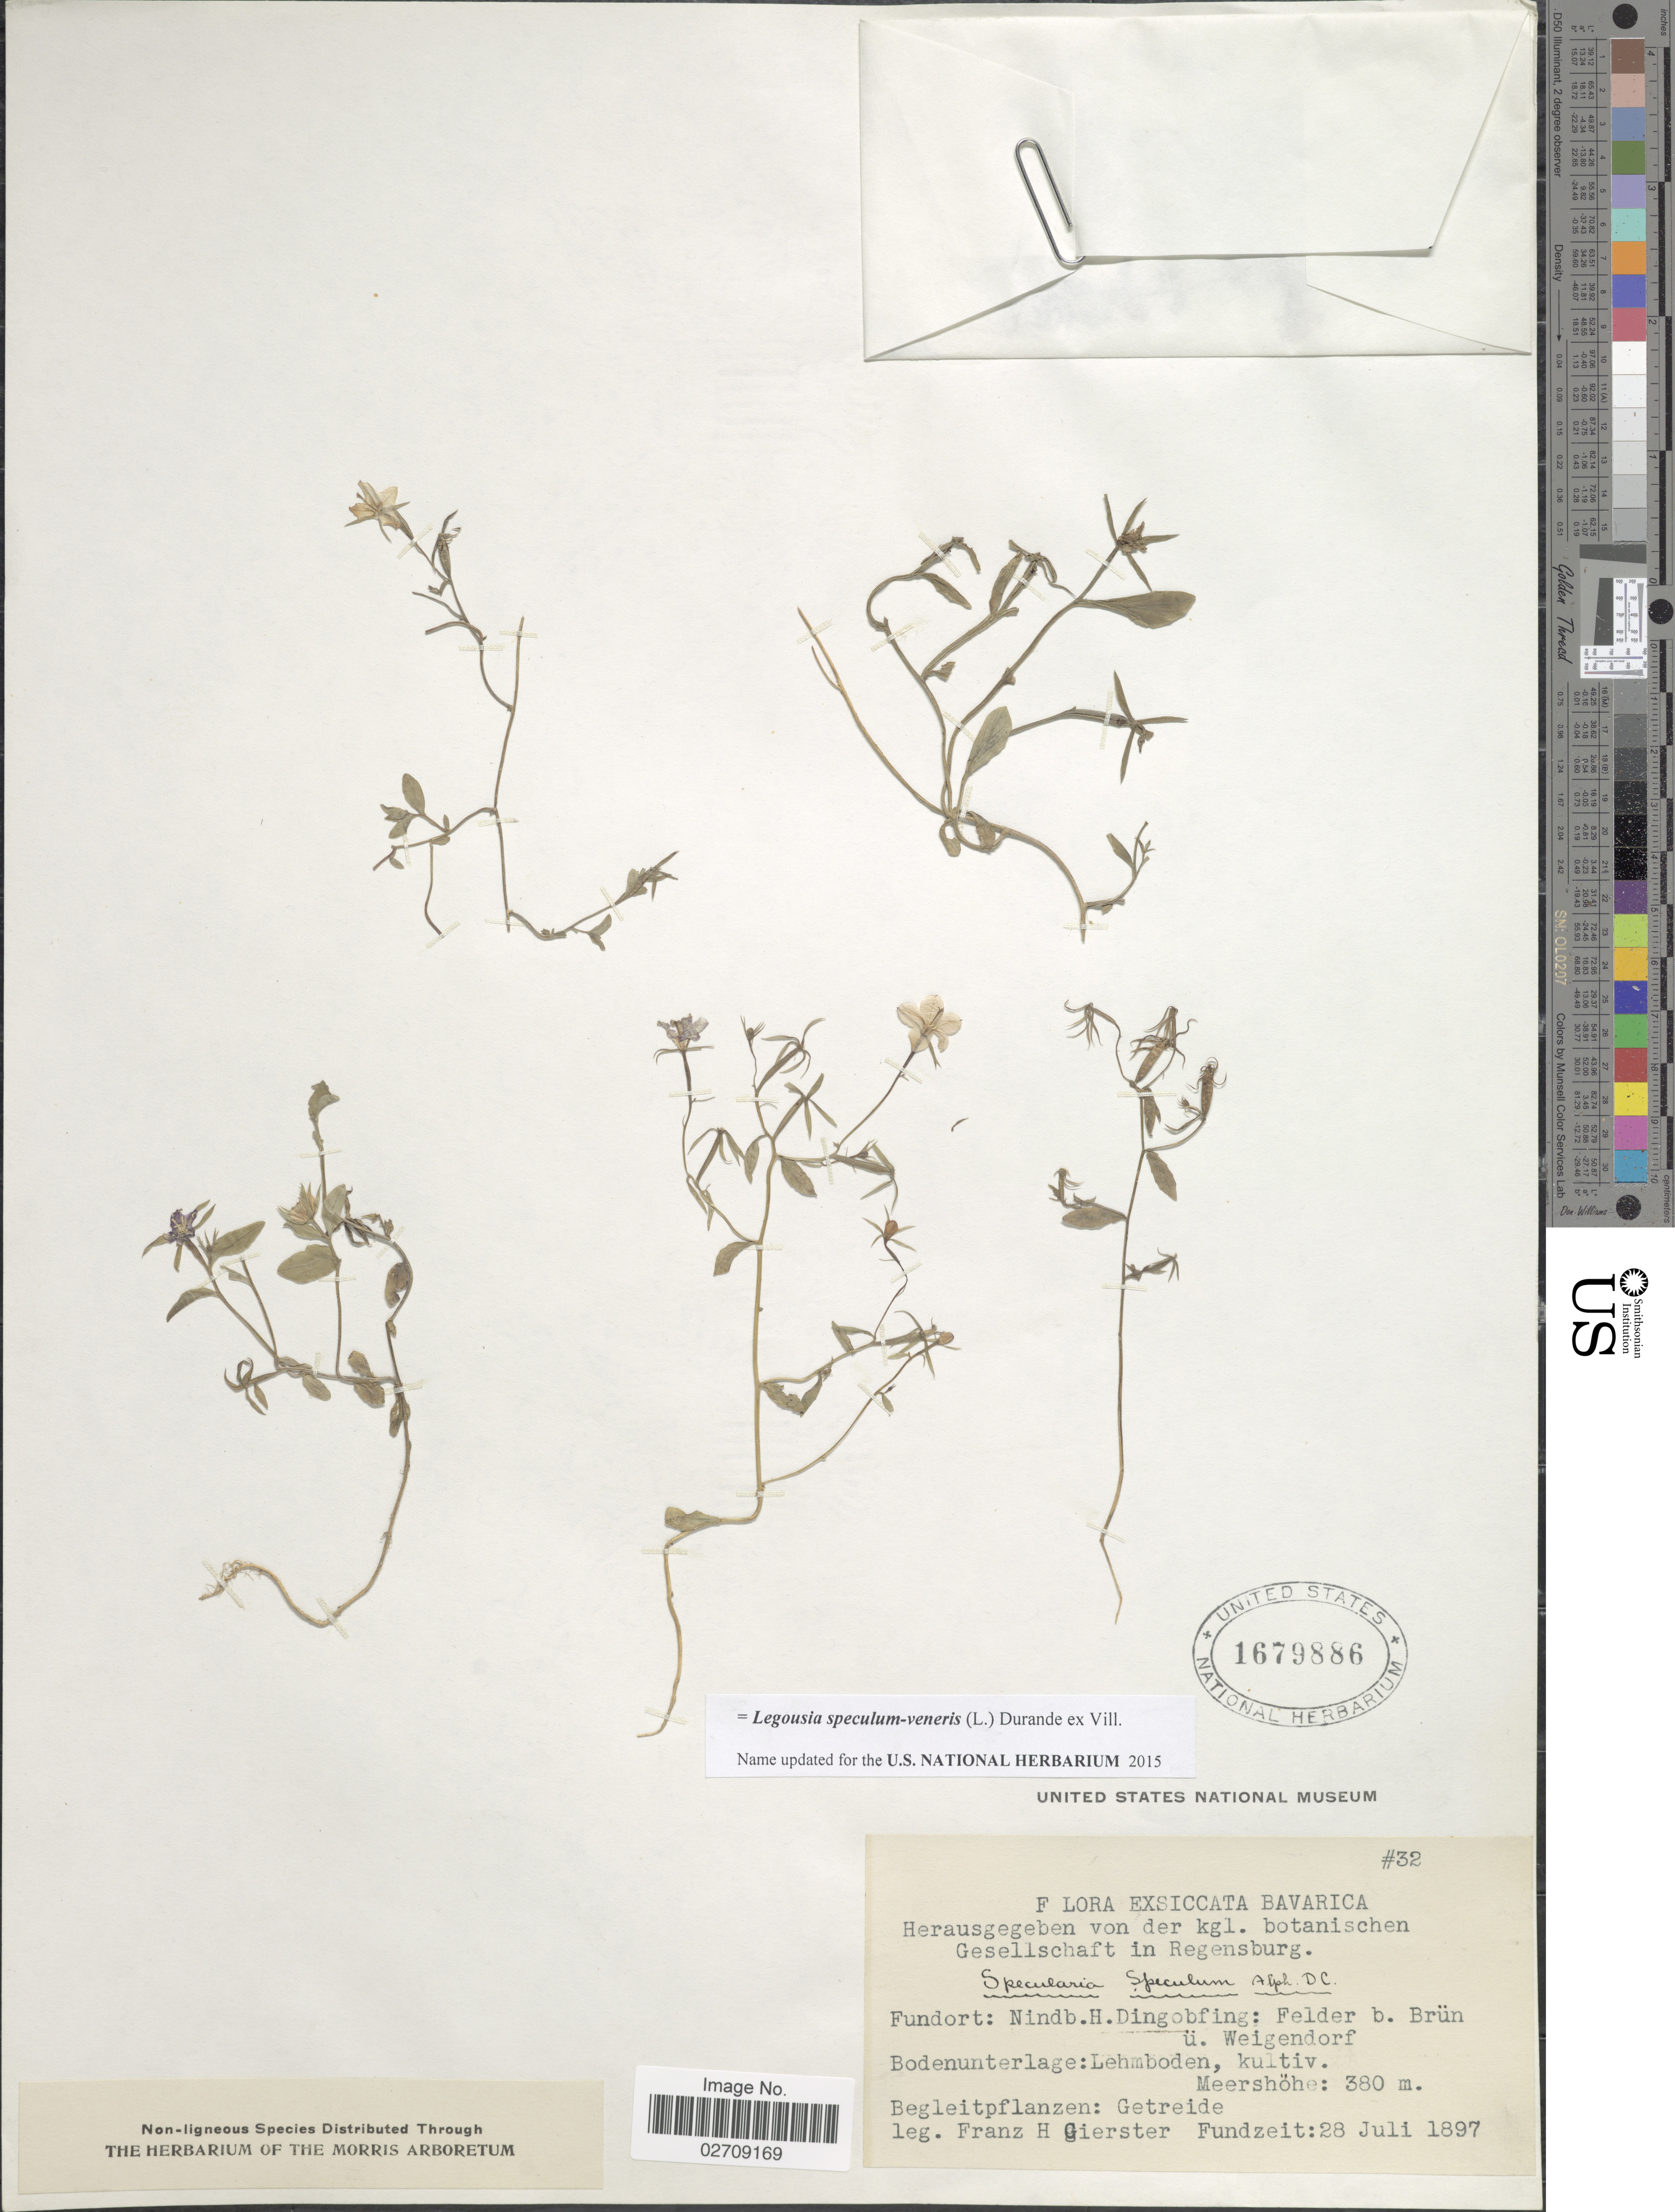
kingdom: Plantae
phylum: Tracheophyta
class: Magnoliopsida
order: Asterales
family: Campanulaceae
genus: Legousia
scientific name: Legousia speculum-veneris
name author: (L.) Chaix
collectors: F. Gierster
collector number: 32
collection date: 1897-07-28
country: Germany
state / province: Bayern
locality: Bavarica. Herausgegeben von der kgl. botanischen Gsellschaft in Regensburg. Nindb. H. Dingobfing: felder b. Brun u. Weigendorf.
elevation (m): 380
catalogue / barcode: US 1679886